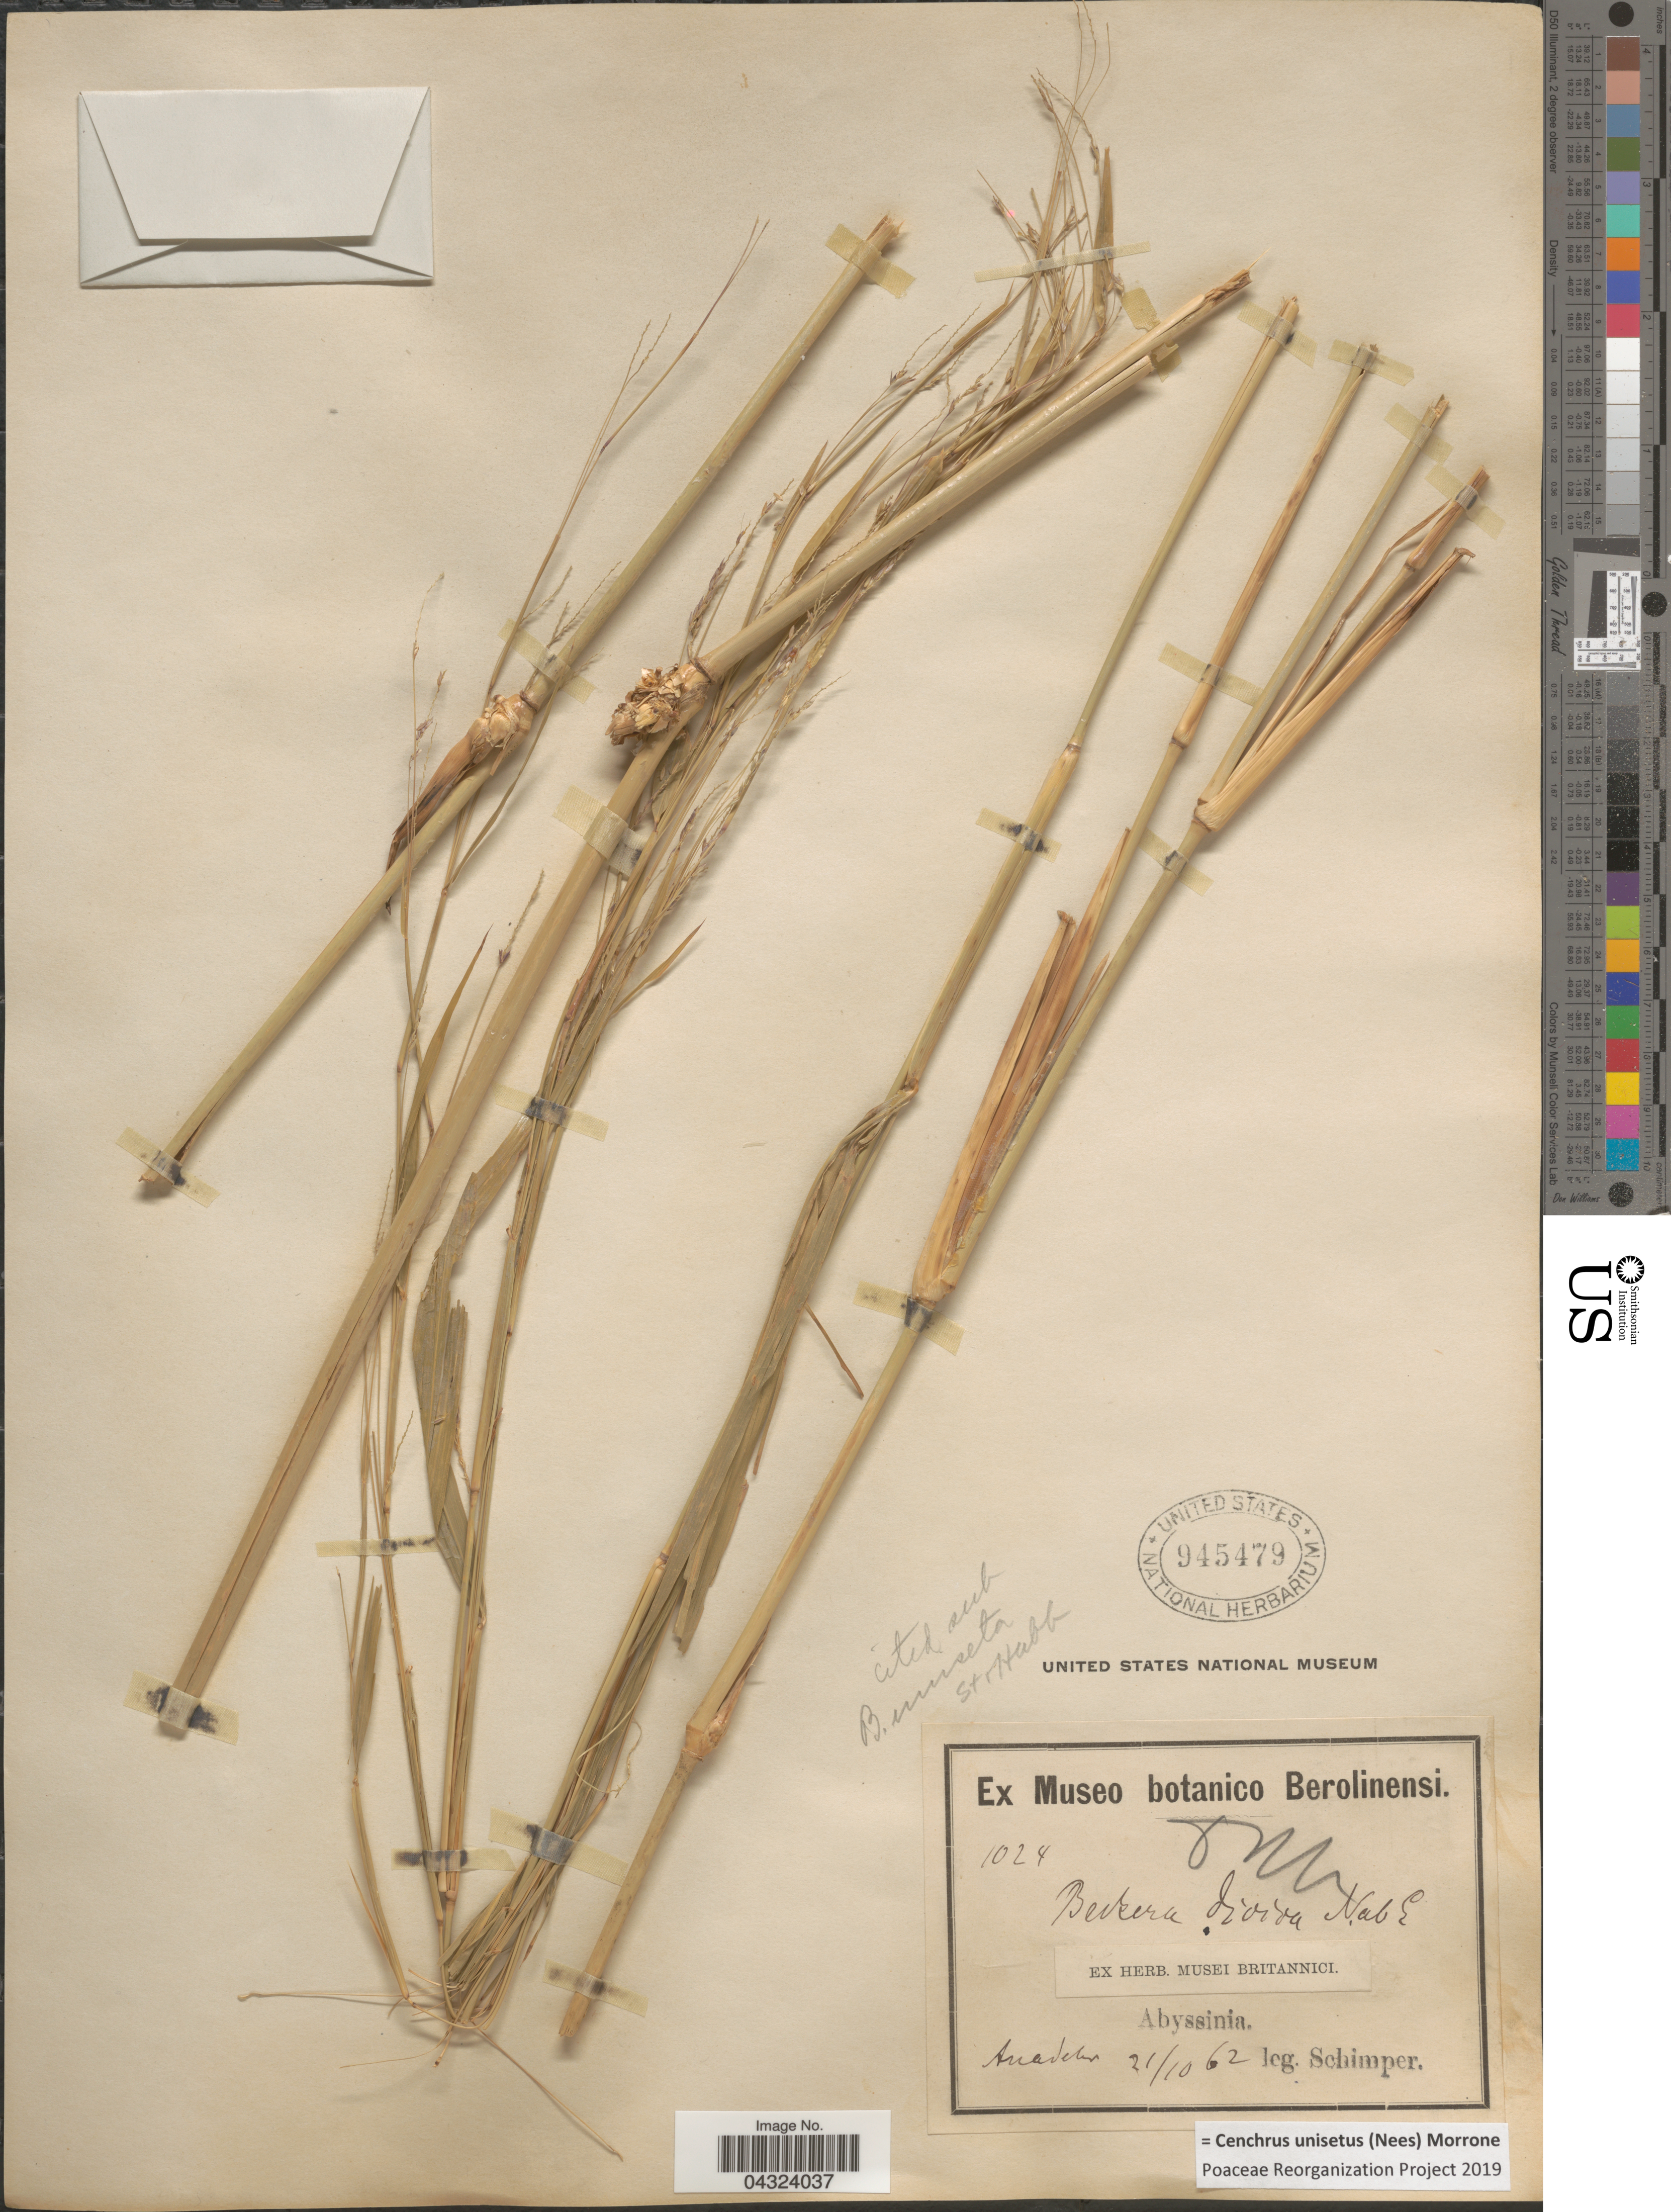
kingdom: Plantae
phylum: Tracheophyta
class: Liliopsida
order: Poales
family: Poaceae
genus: Cenchrus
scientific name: Cenchrus unisetus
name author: (Nees) Morrone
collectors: -. Schimper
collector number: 1024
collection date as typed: Transcribed d/m/y: 21/10/62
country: Ethiopia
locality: Abyssinia. Anadscher [interpreted].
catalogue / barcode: US 945479